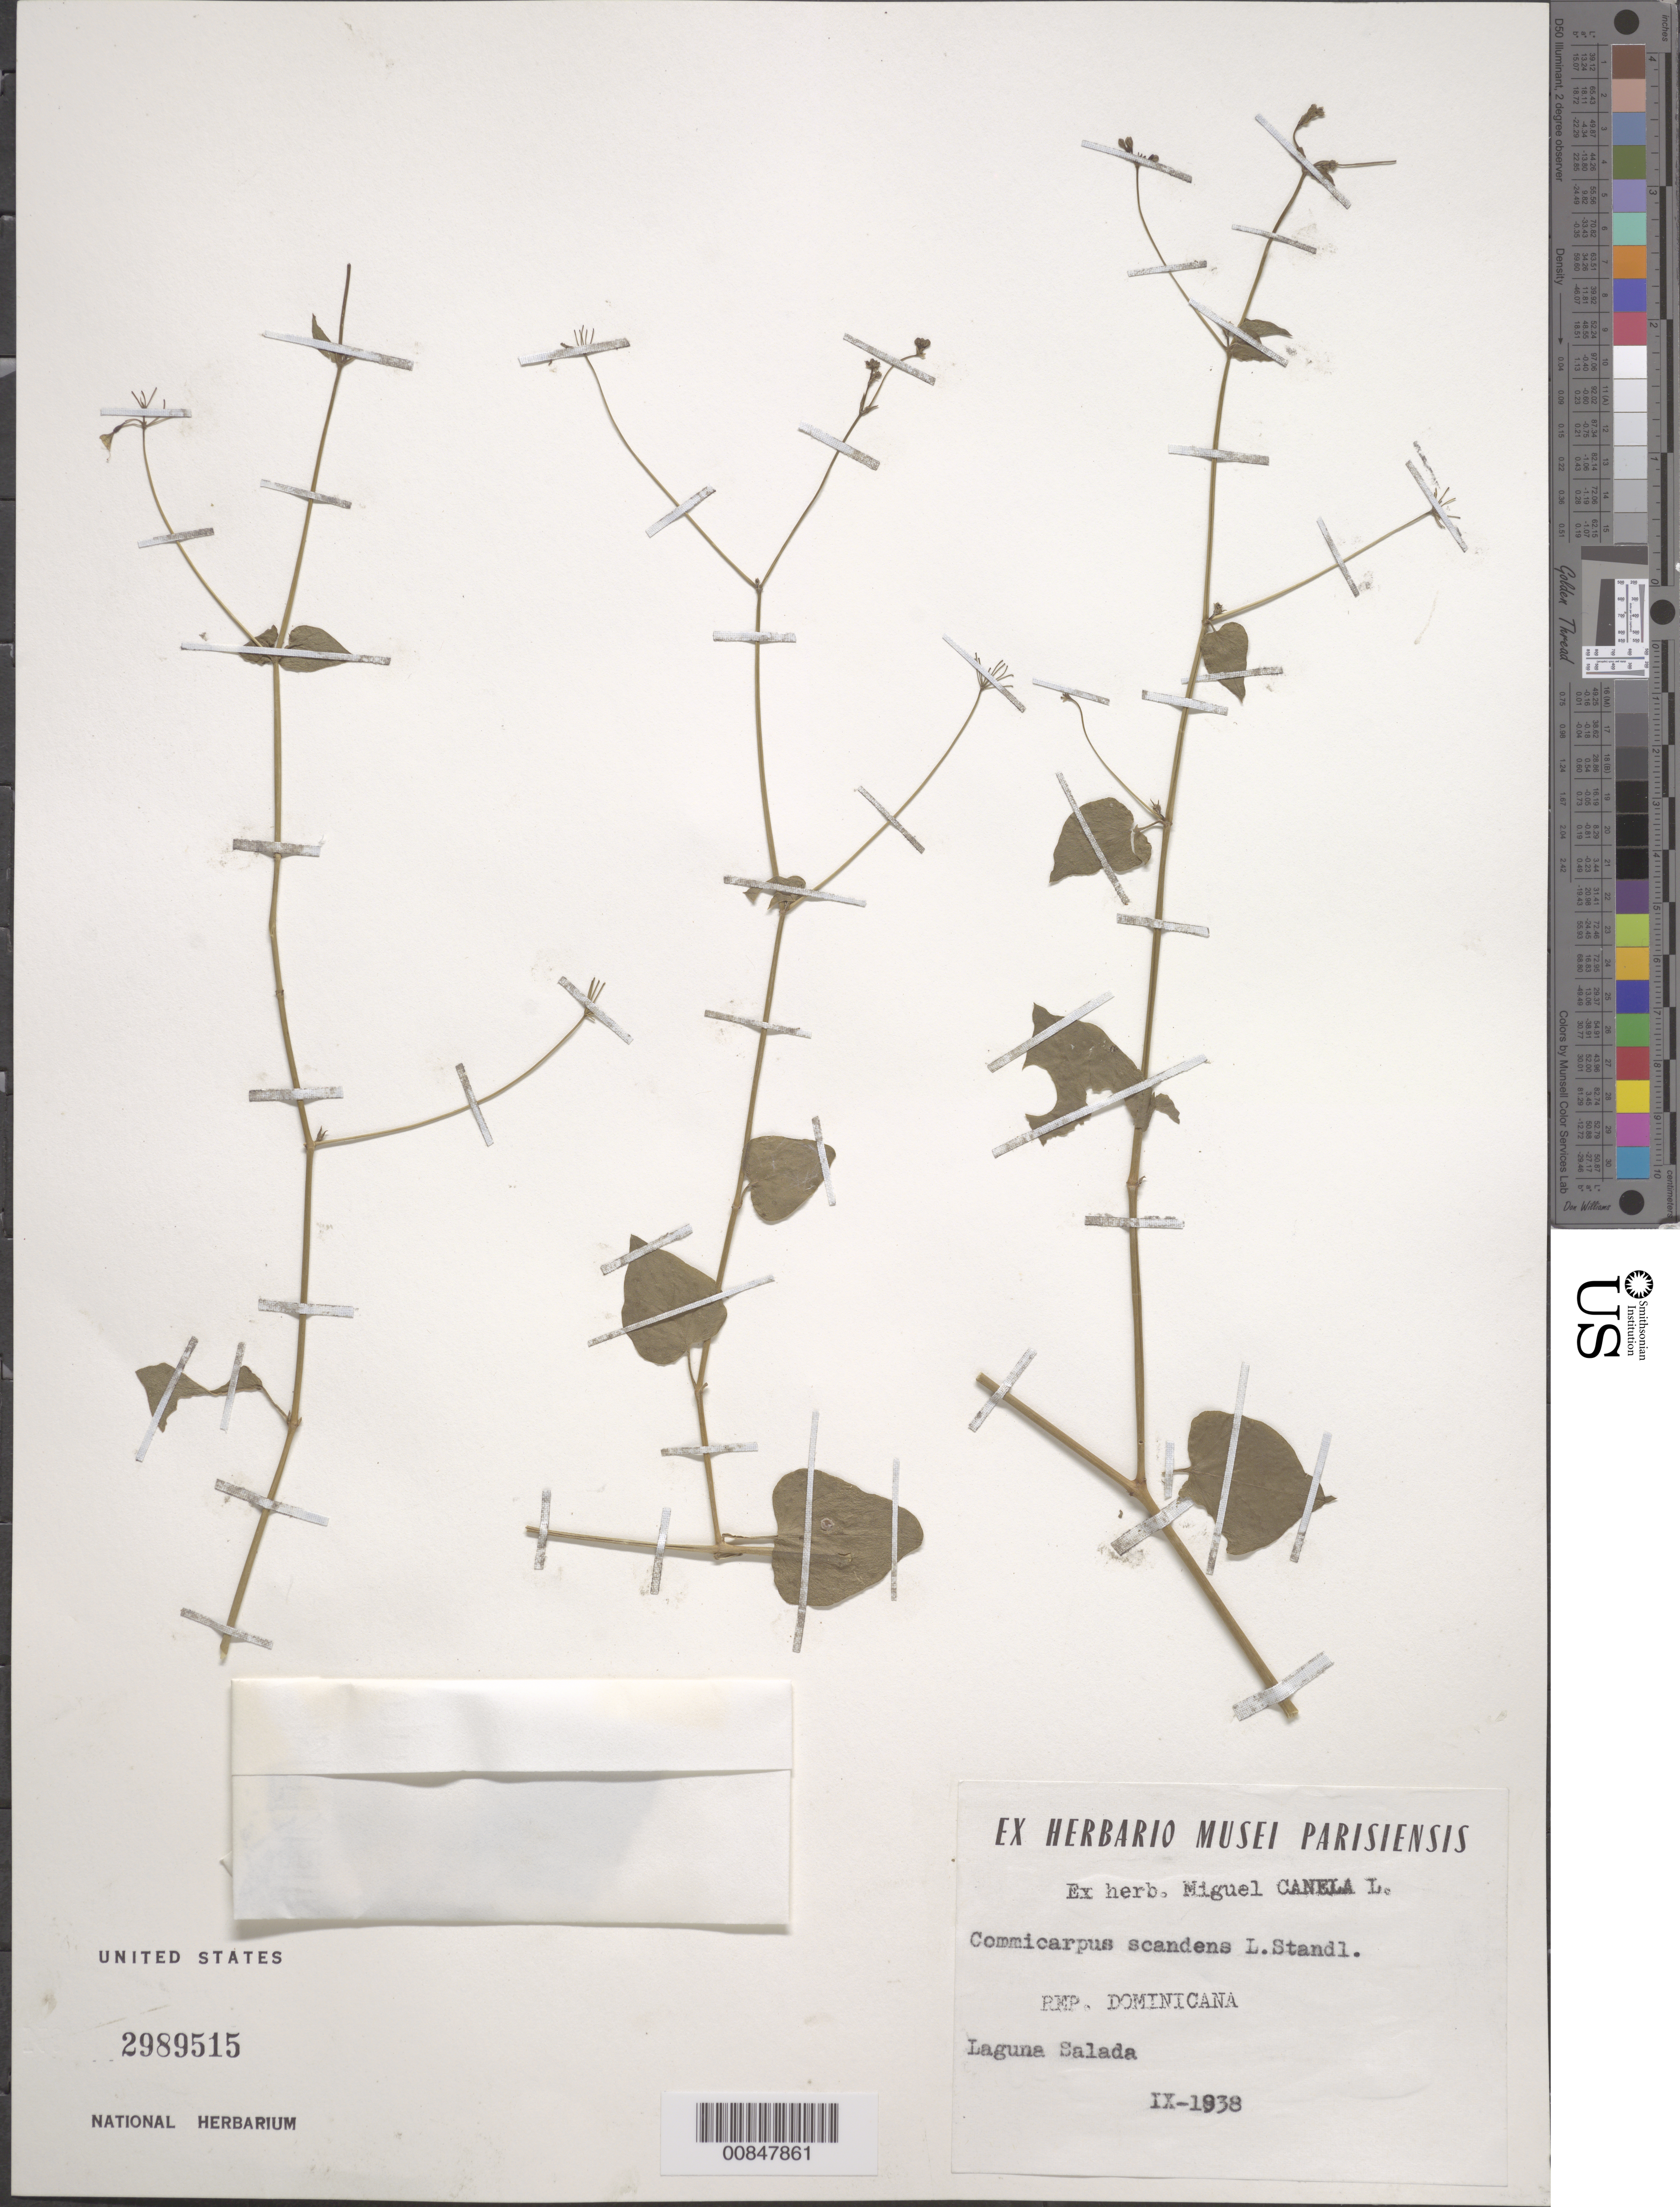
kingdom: Plantae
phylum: Tracheophyta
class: Magnoliopsida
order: Caryophyllales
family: Nyctaginaceae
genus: Boerhavia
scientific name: Boerhavia scandens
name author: L.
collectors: M. Canela Lazaro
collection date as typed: Sep 1938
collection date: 1938-09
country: Dominican Republic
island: Hispaniola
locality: Laguna Salada.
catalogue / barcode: US 2989515